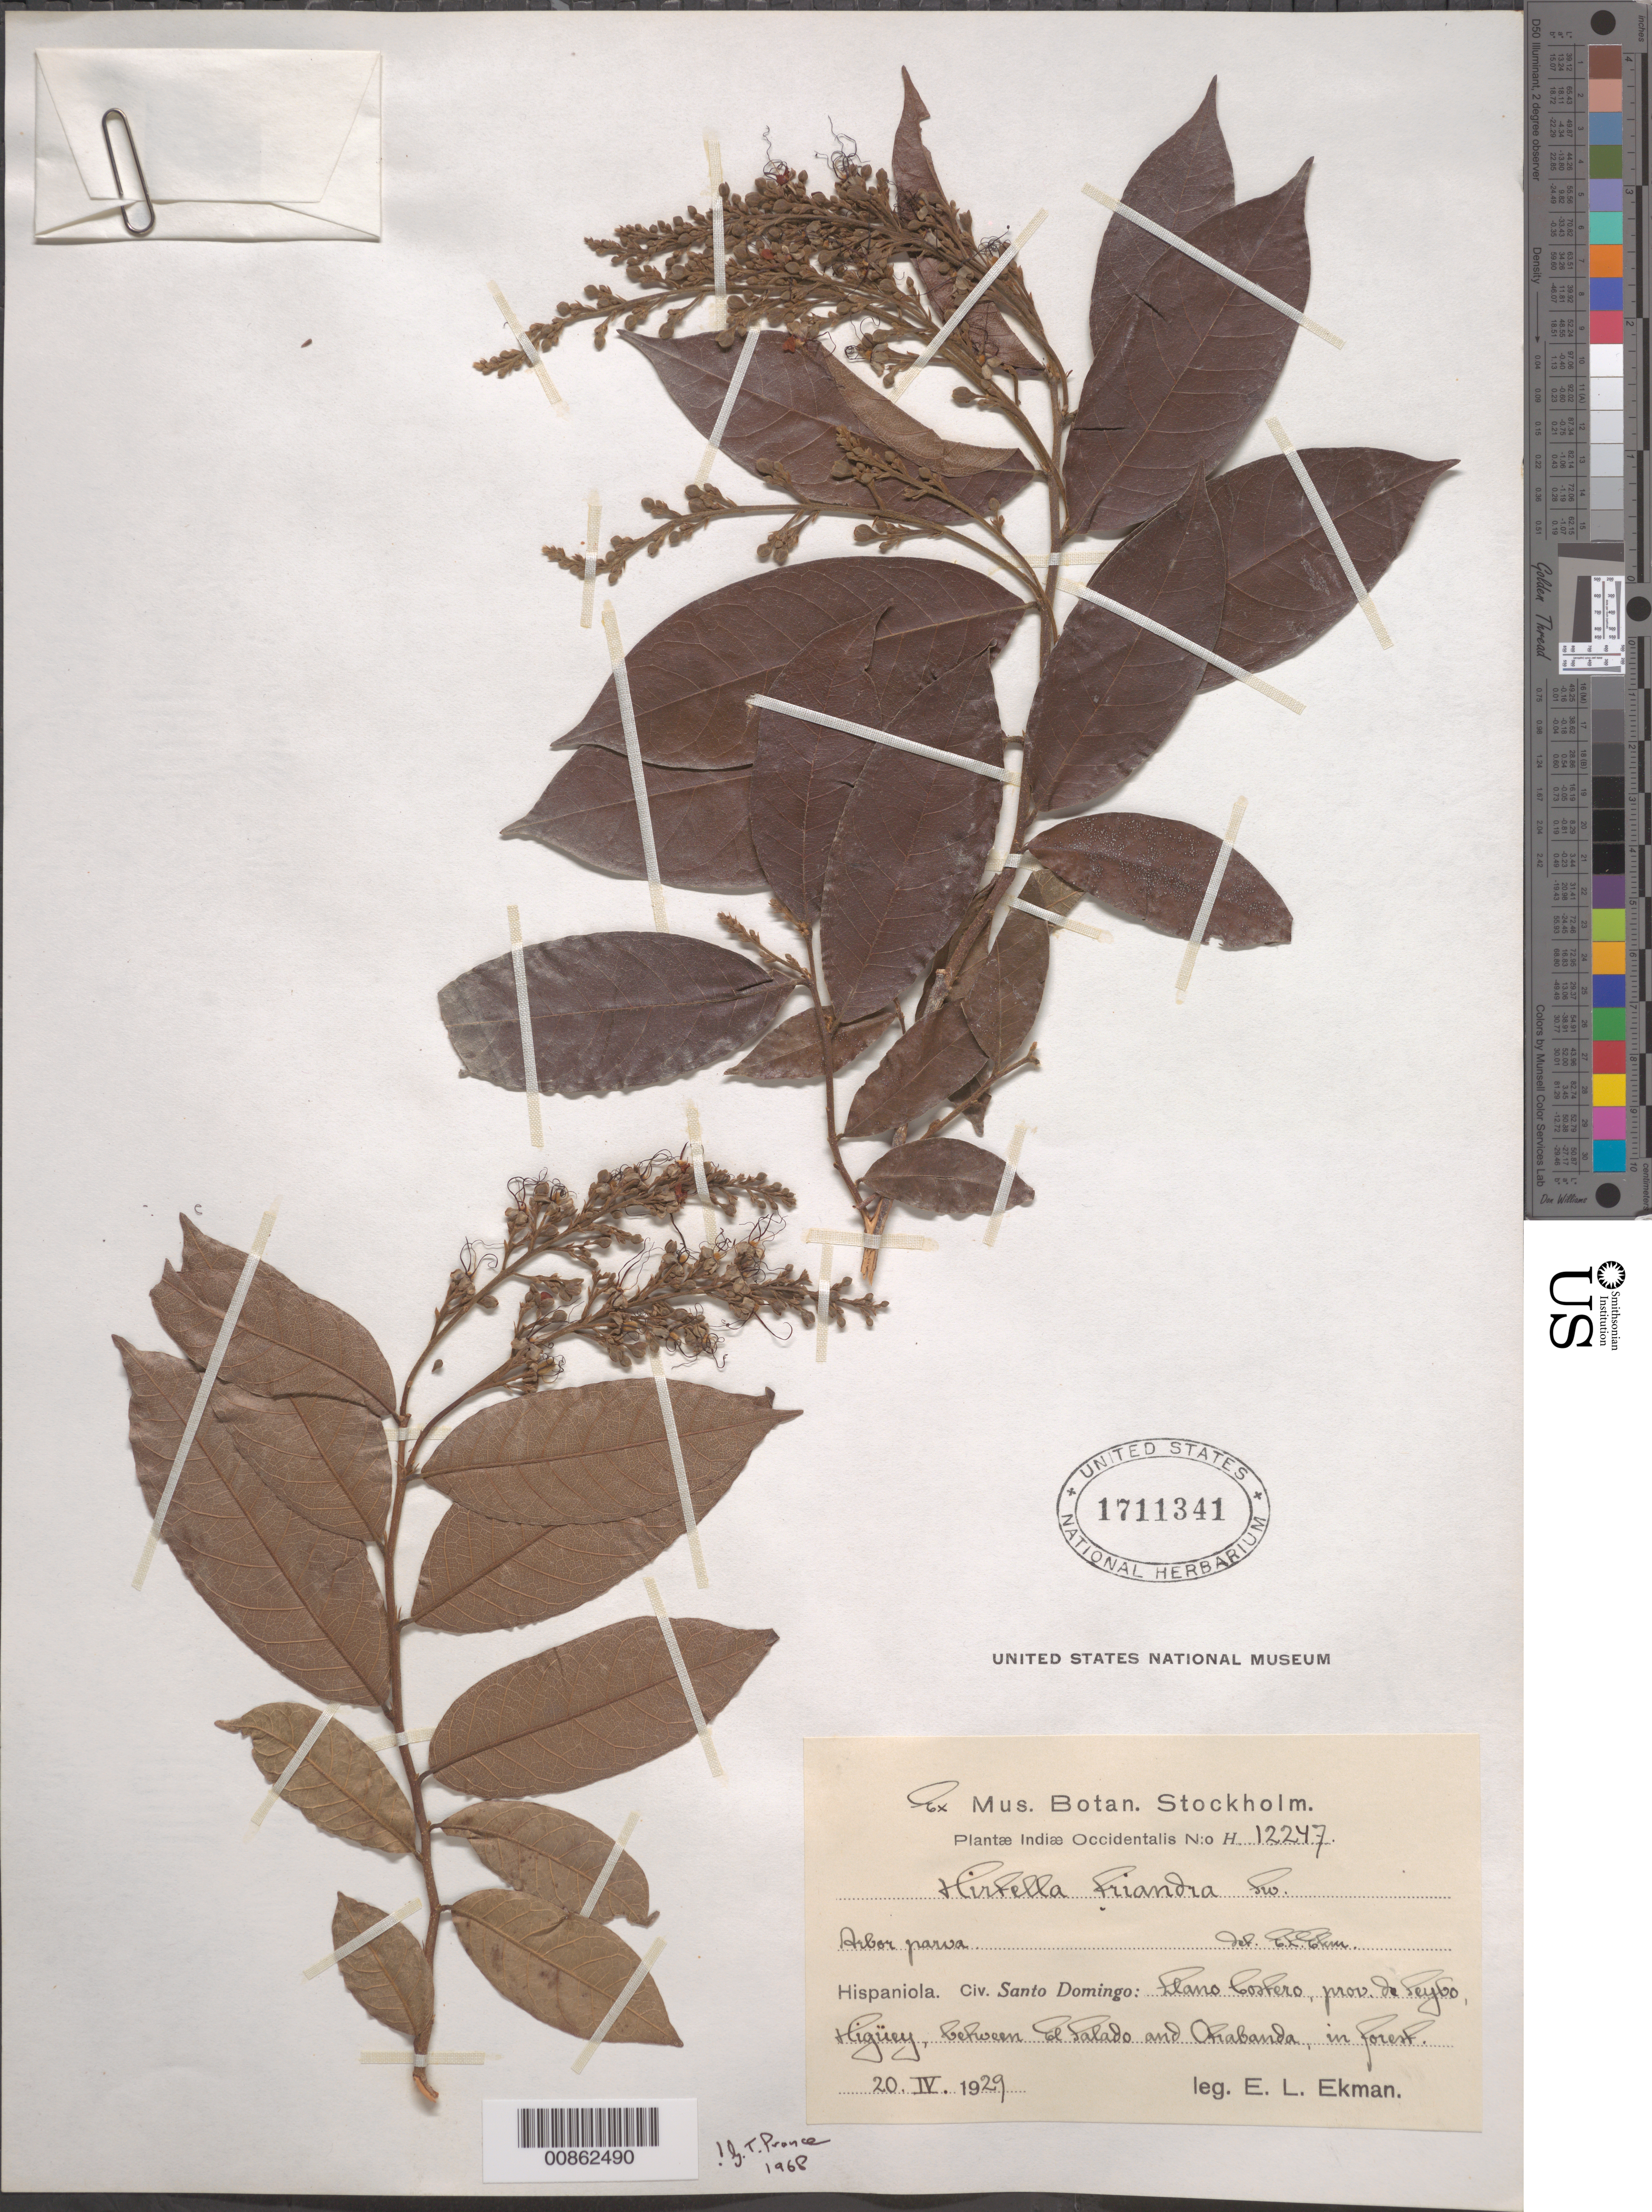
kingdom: Plantae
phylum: Tracheophyta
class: Magnoliopsida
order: Malpighiales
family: Chrysobalanaceae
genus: Hirtella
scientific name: Hirtella triandra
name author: Sw.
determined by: Prance, G. T.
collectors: E. L. Ekman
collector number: H 12247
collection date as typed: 20 Apr 1929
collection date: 1929-04-20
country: Dominican Republic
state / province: El Seibo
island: Hispaniola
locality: Llano Costero, Higüey, between El Salado and Otrabanda.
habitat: In forest.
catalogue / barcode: US 1711341